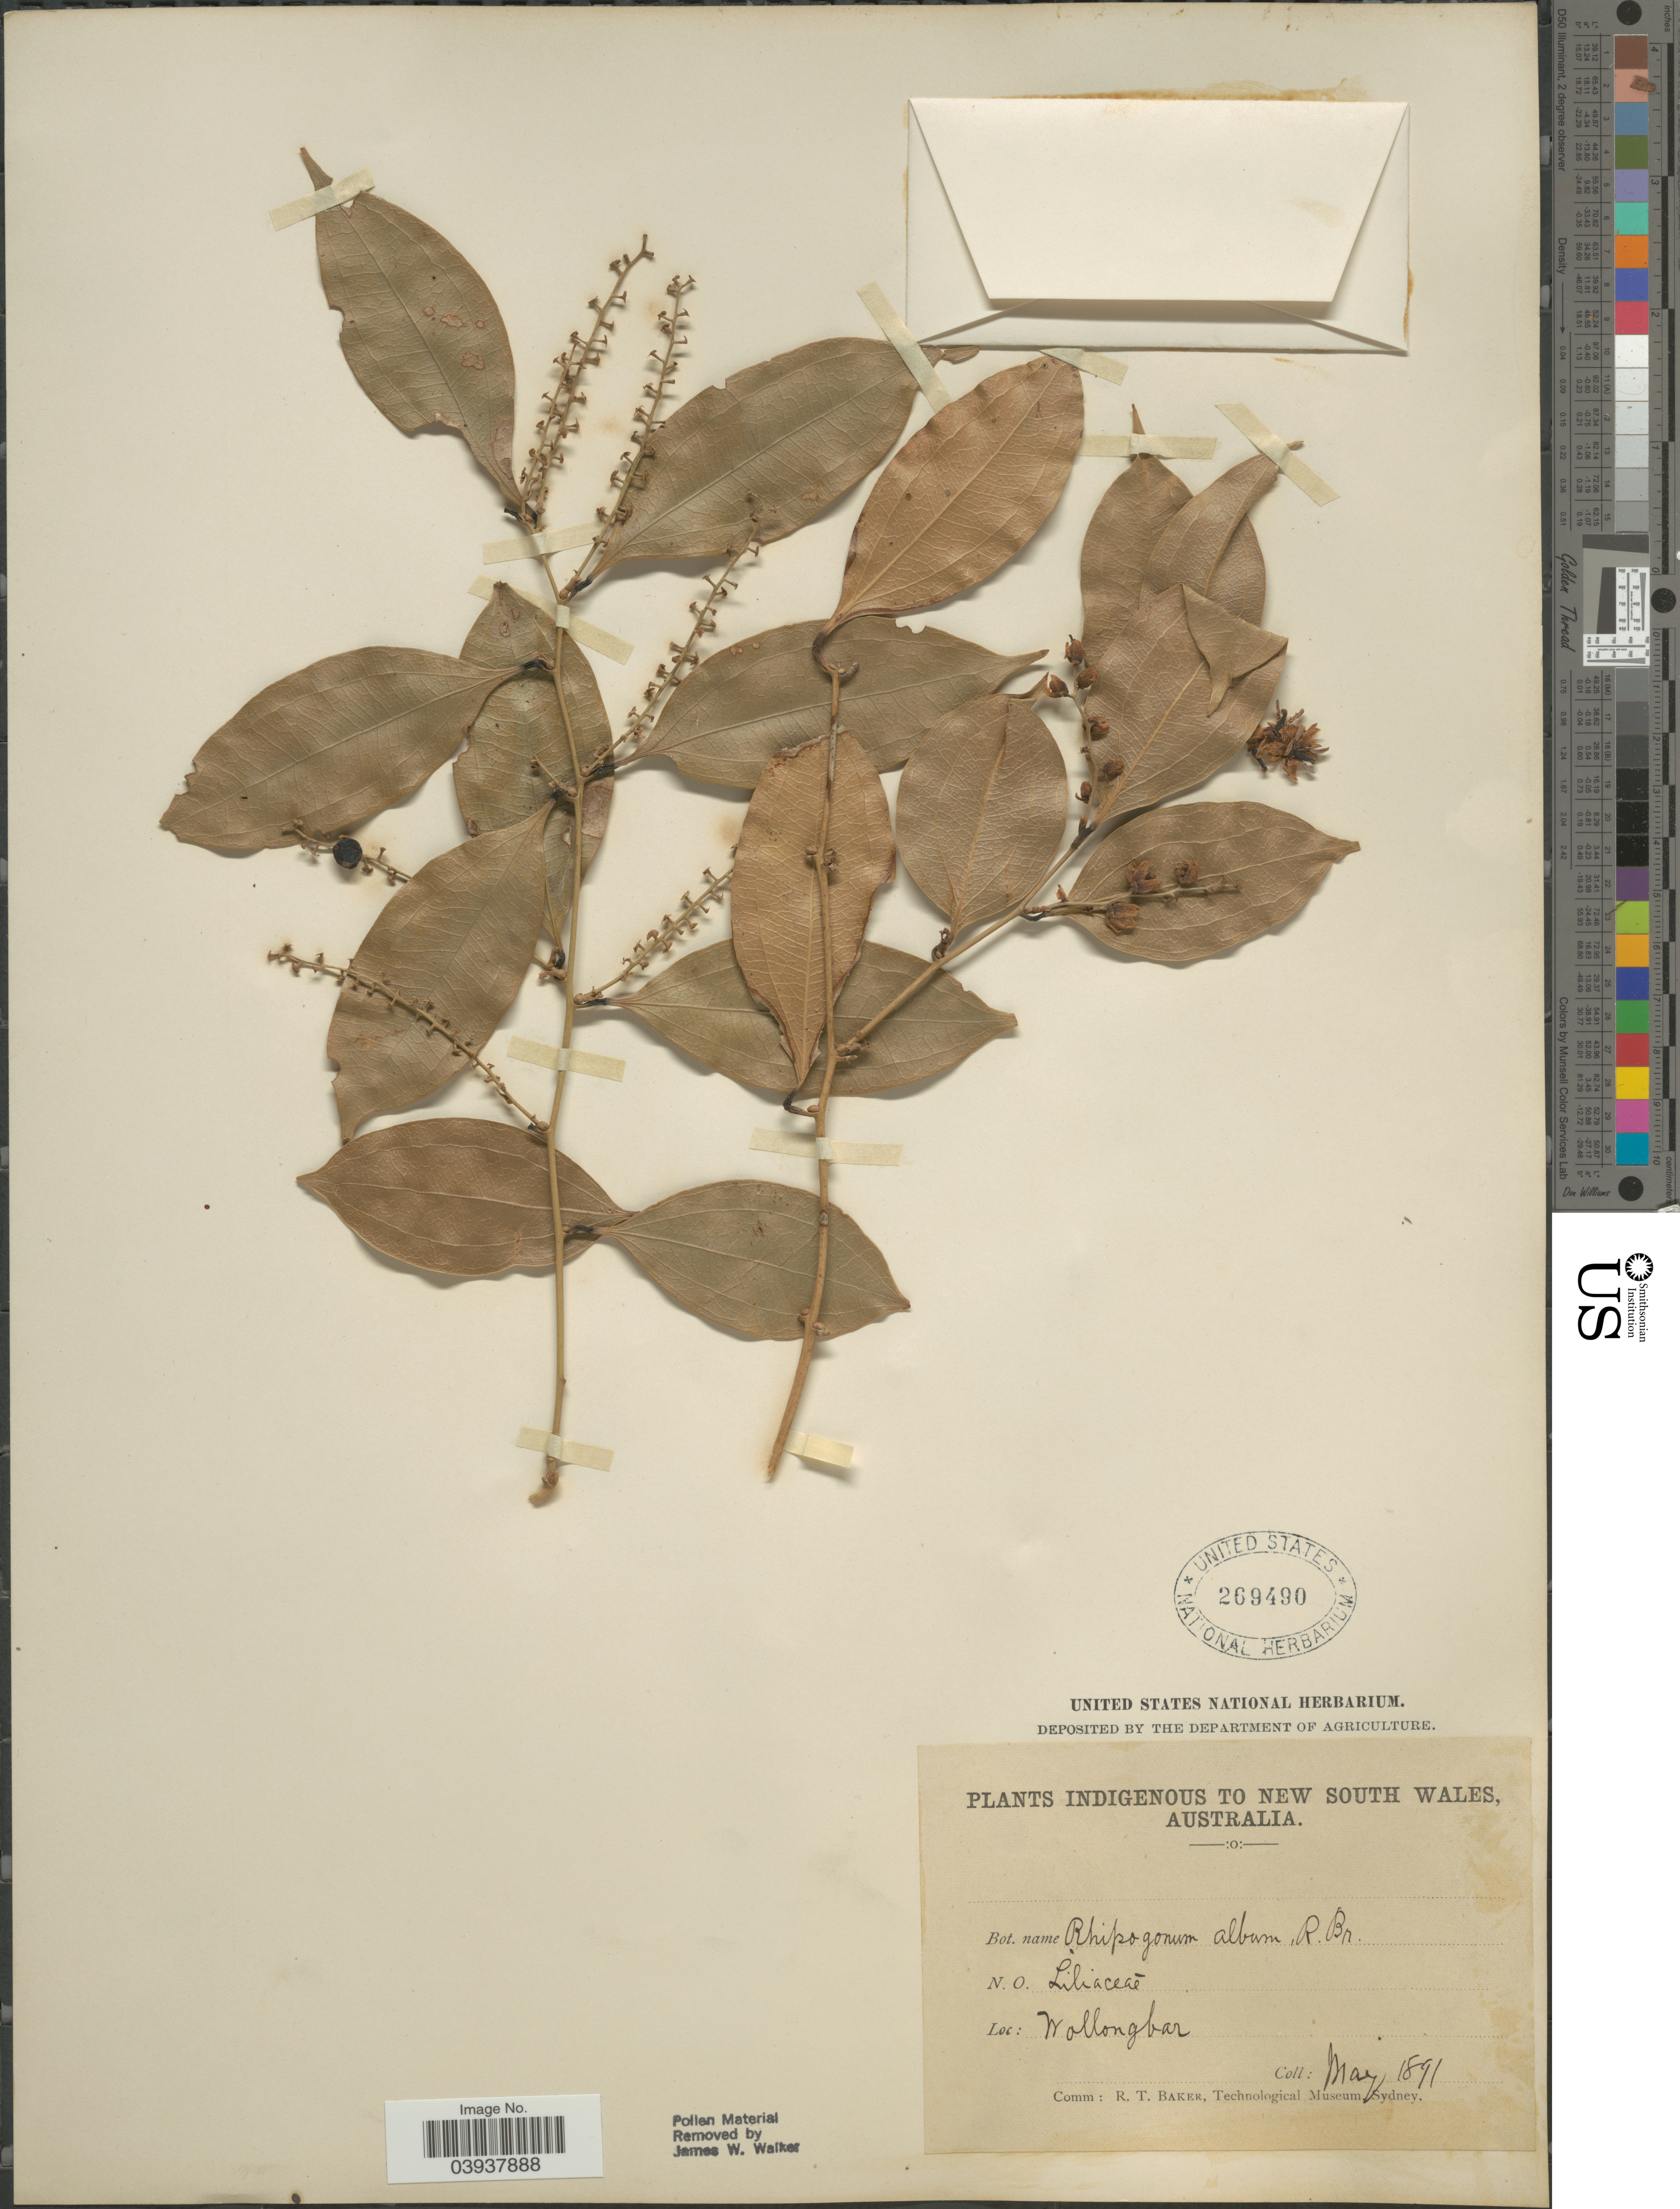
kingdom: Plantae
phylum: Tracheophyta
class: Liliopsida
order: Liliales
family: Ripogonaceae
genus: Rhipogonum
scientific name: Rhipogonum album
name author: R. Br.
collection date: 1891-05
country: Australia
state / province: New South Wales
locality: Wollongbar.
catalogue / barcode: US 269490